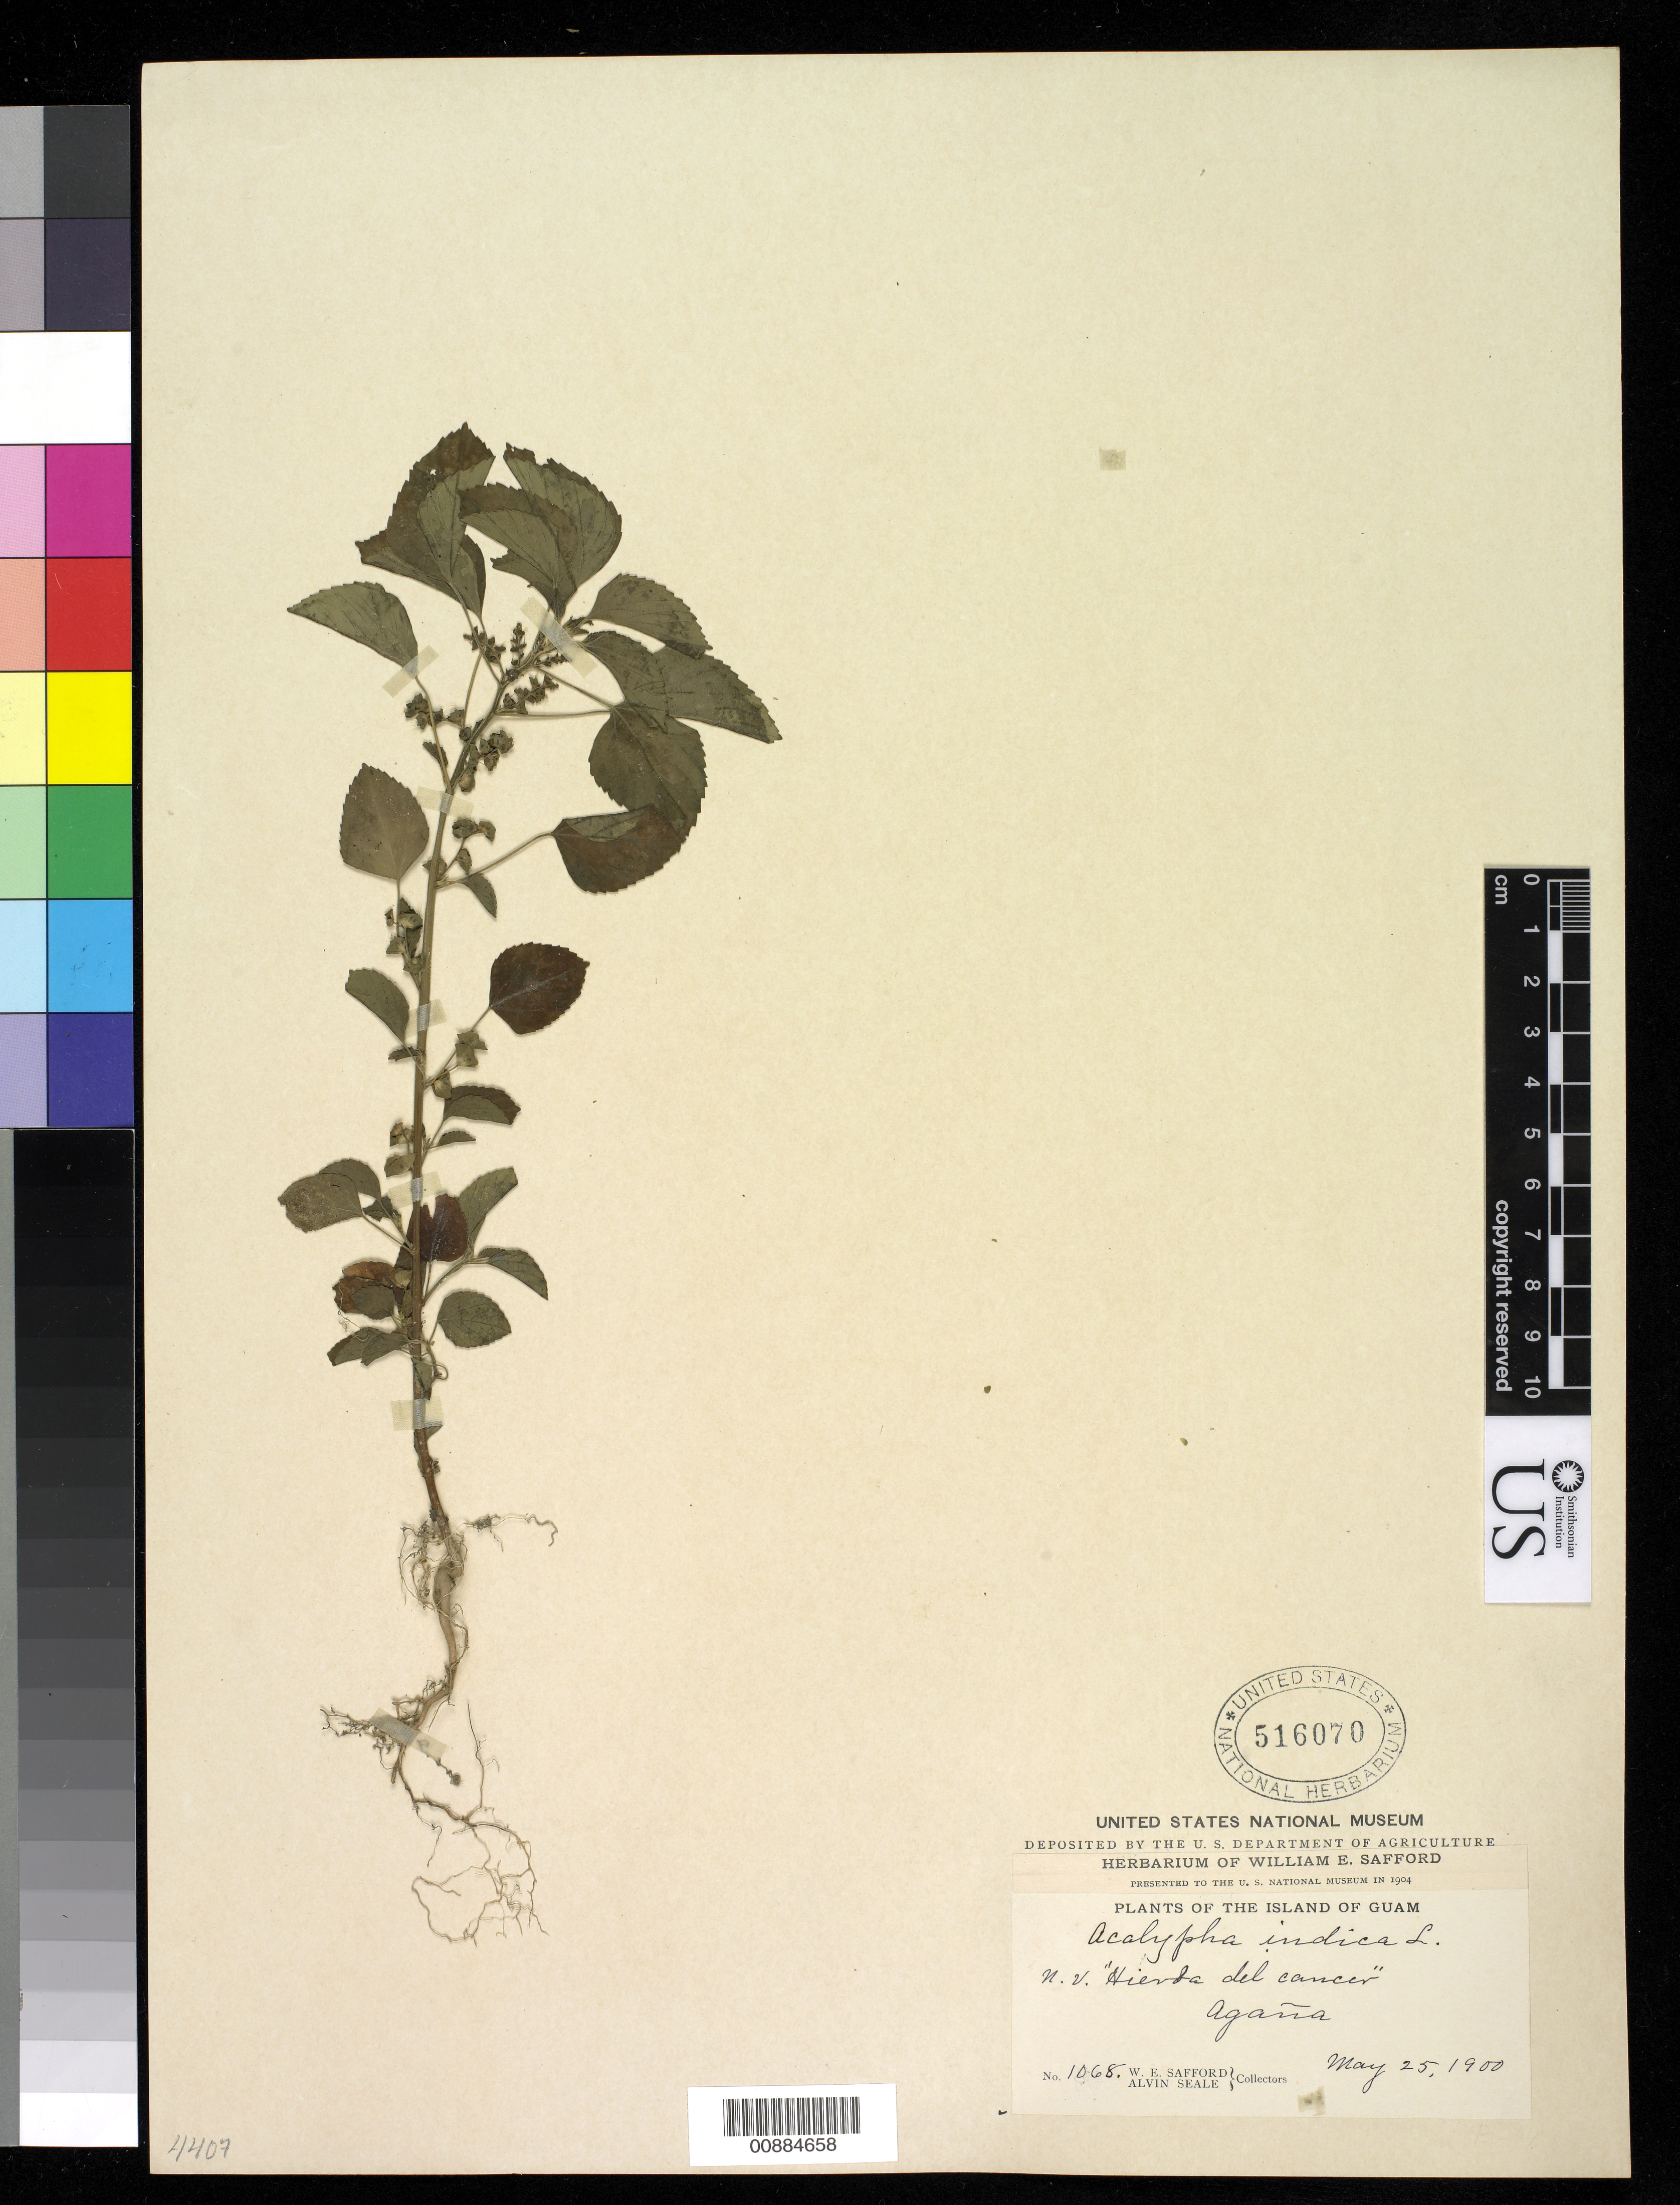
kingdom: Plantae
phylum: Tracheophyta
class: Magnoliopsida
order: Malpighiales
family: Euphorbiaceae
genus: Acalypha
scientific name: Acalypha indica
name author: L.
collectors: W. E. Safford & A. Seale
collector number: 1068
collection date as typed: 25 May 1900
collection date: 1900-05-25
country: Guam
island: Guam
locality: Agana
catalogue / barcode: US 516070